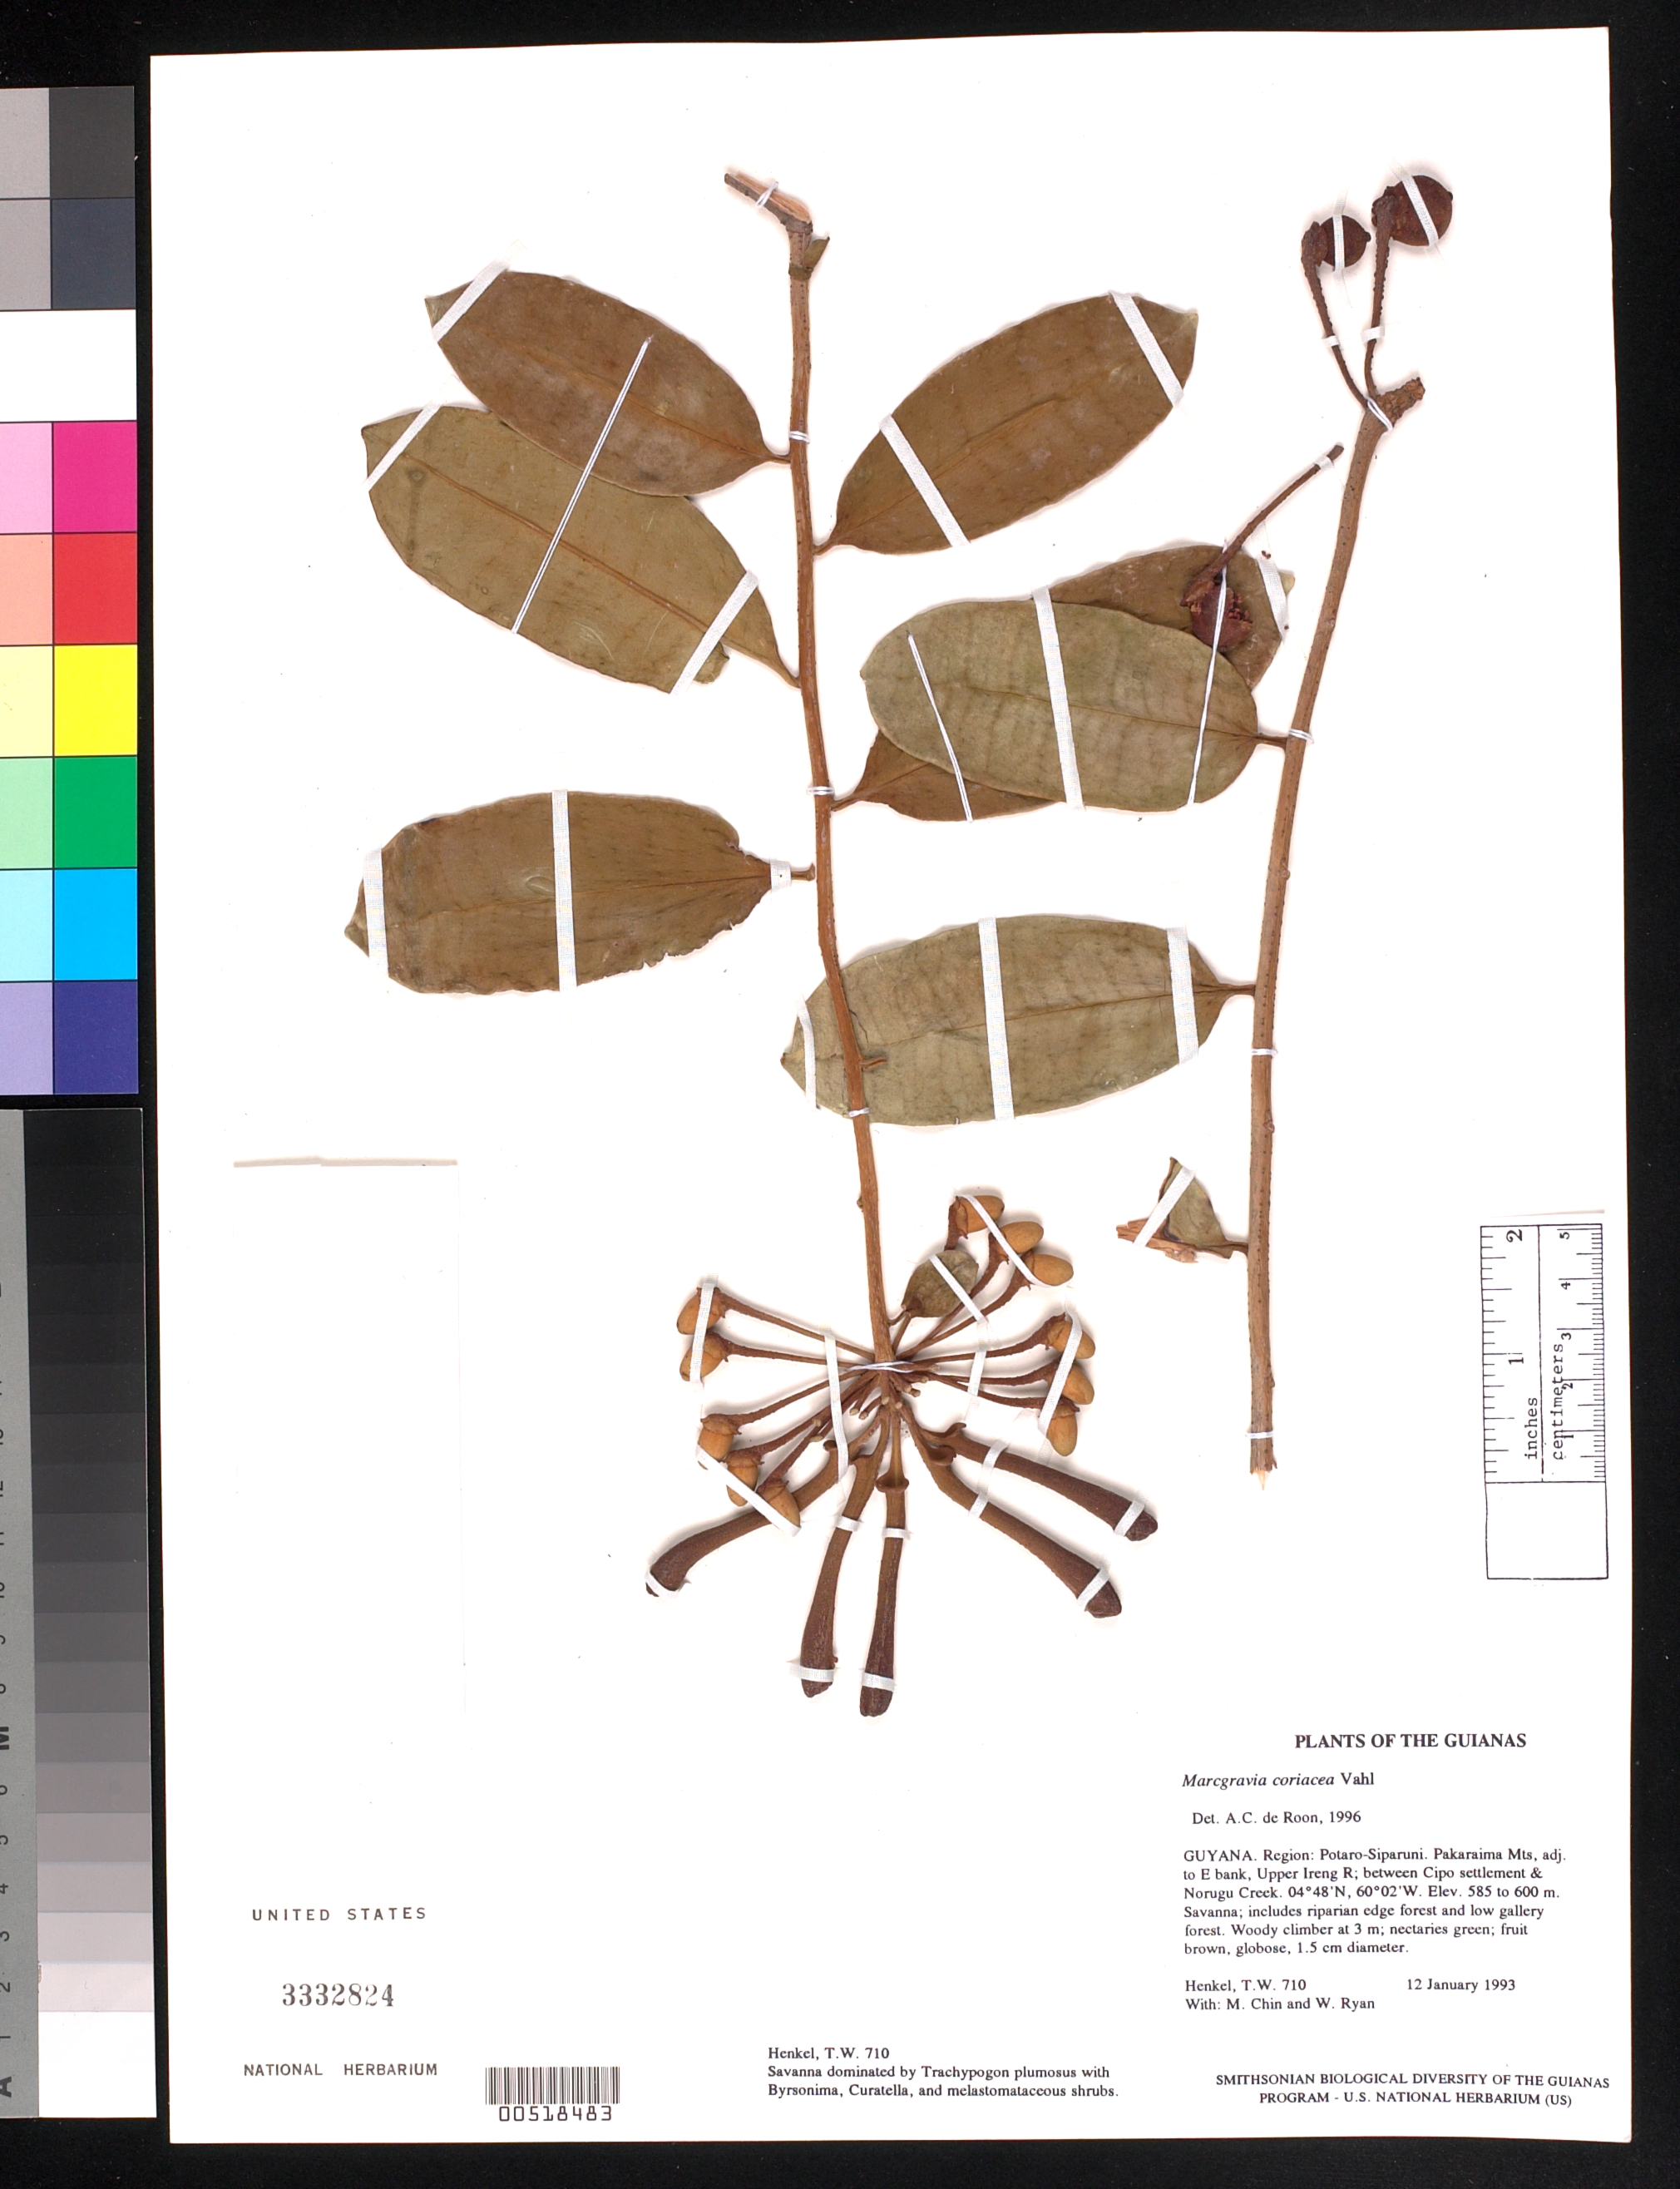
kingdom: Plantae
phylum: Tracheophyta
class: Magnoliopsida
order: Ericales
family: Marcgraviaceae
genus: Marcgravia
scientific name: Marcgravia coriacea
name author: Vahl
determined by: de Roon, A. C.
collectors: T. Henkel, M. Chin & W. Ryan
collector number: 710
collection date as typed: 12 January 1993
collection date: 1993-01-12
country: Guyana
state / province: Potaro-Siparuni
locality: Pakaraima Mts, adj. to E bank, Upper Ireng R; between Cipo settlement & Norugu Creek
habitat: Savanna; includes riparian edge forest and low gallery forest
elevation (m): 585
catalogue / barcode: US 3332824